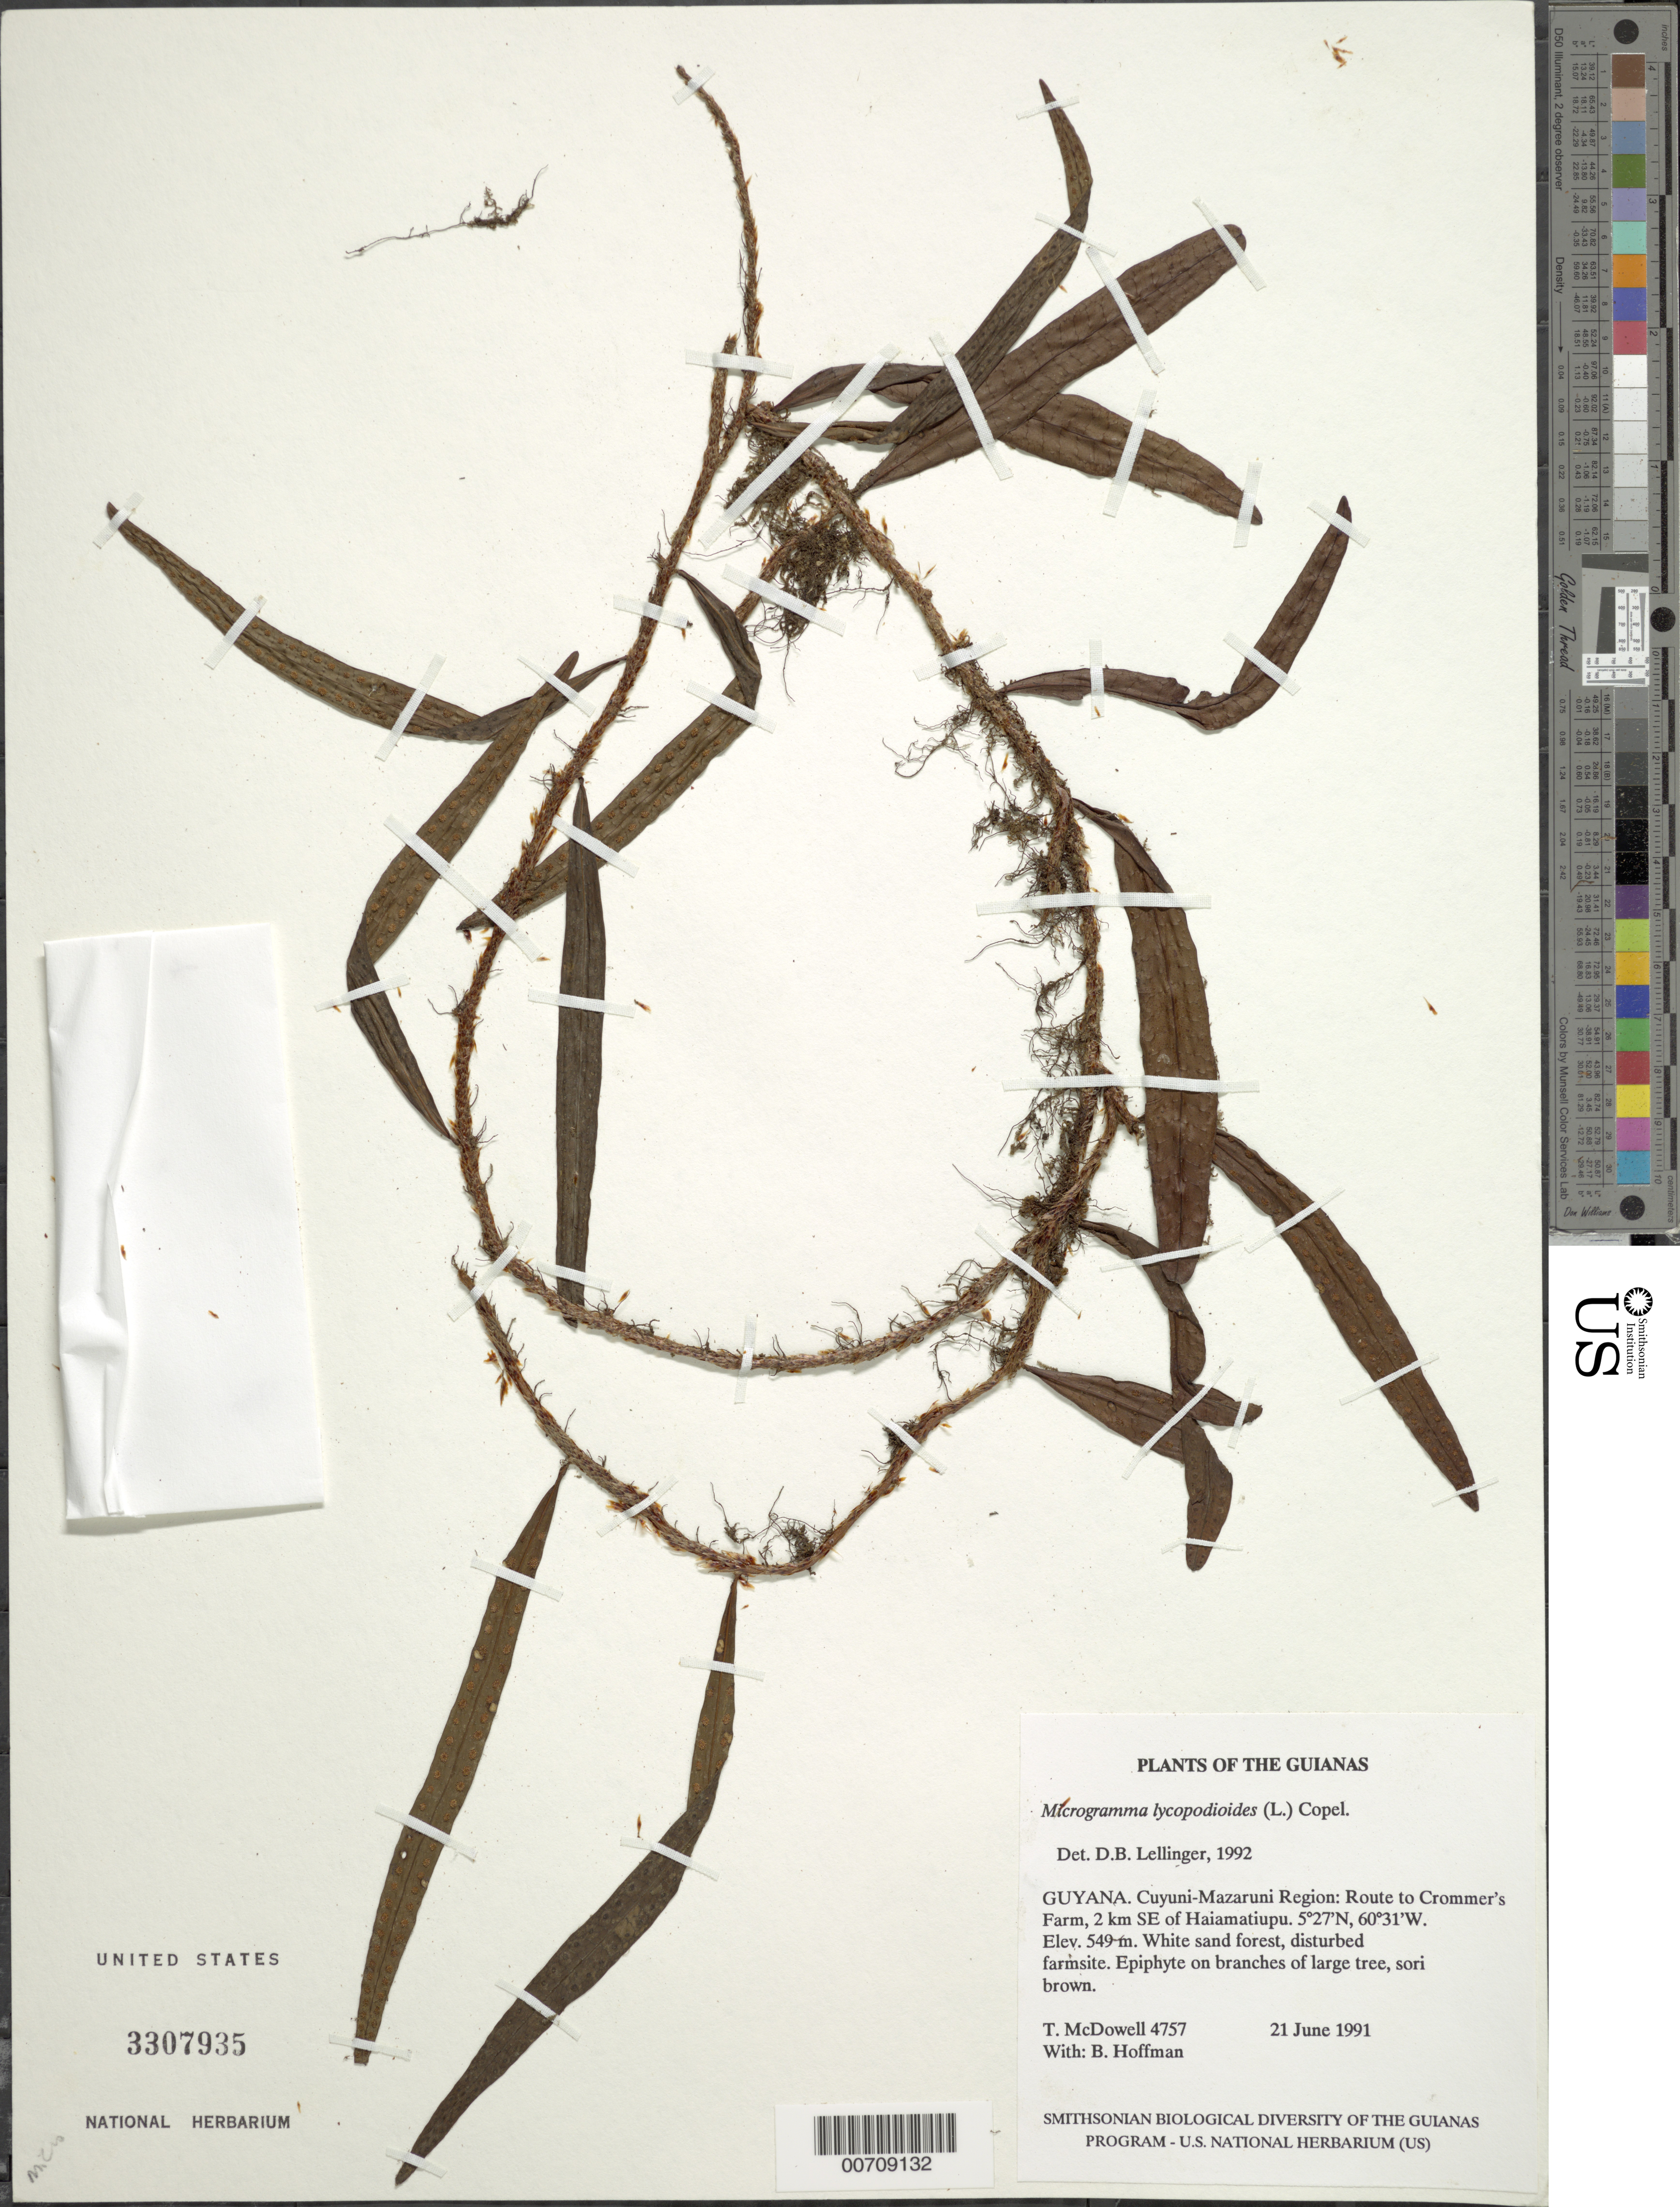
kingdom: Plantae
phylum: Tracheophyta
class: Polypodiopsida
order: Polypodiales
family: Polypodiaceae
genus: Microgramma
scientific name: Microgramma lycopodioides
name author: (L.) Copel.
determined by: Lellinger, David B., (BOT), Smithsonian Institution - National Museum of Natural History (UNITED STATES)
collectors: T. McDowell & B. Hoffman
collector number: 4757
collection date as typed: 21 June 1991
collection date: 1991-06-21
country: Guyana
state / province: Cuyuni-Mazaruni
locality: Route to Crommer's Farm, 2 km SE of Haiamatiupu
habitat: White sand forest, disturbed farmsite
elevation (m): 550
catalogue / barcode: US 3307935